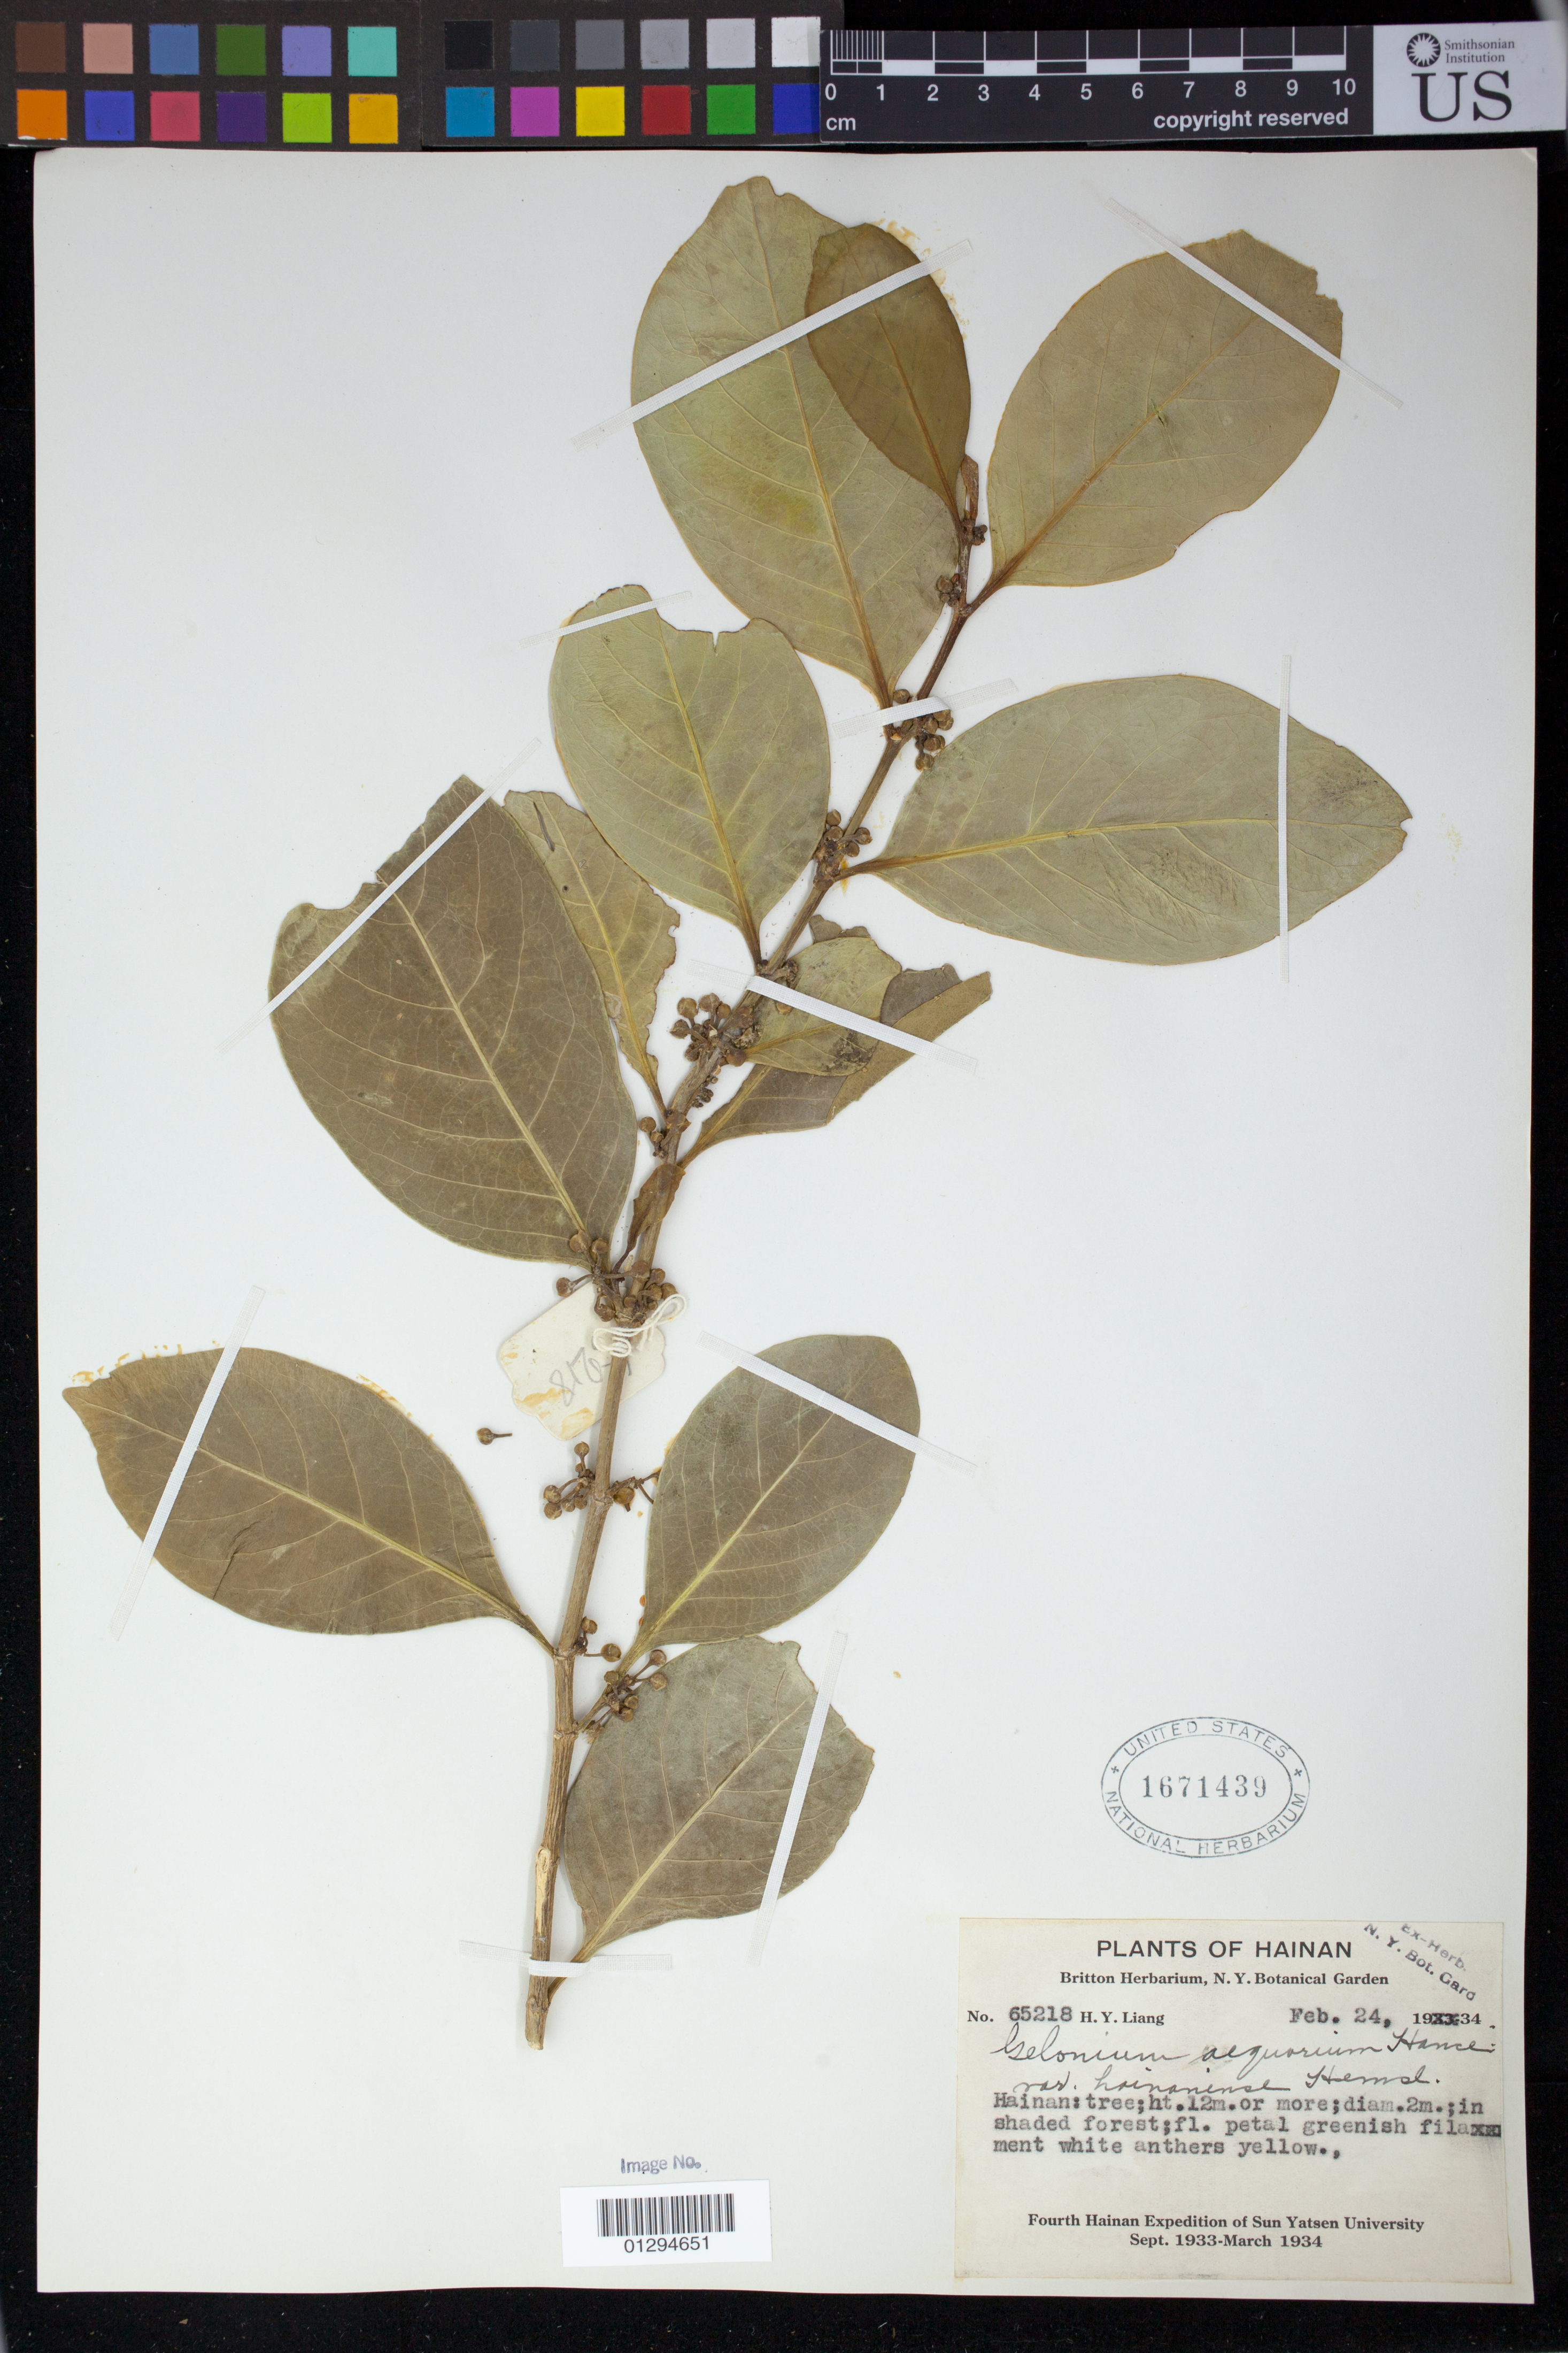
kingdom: Plantae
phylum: Tracheophyta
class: Magnoliopsida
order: Malpighiales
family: Euphorbiaceae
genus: Gelonium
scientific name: Gelonium aequoreum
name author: Hance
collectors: H. Y. Liang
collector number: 65218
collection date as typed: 24 Feb 1934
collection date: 1934-02-24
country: China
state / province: Hainan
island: Hainan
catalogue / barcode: US 1671439